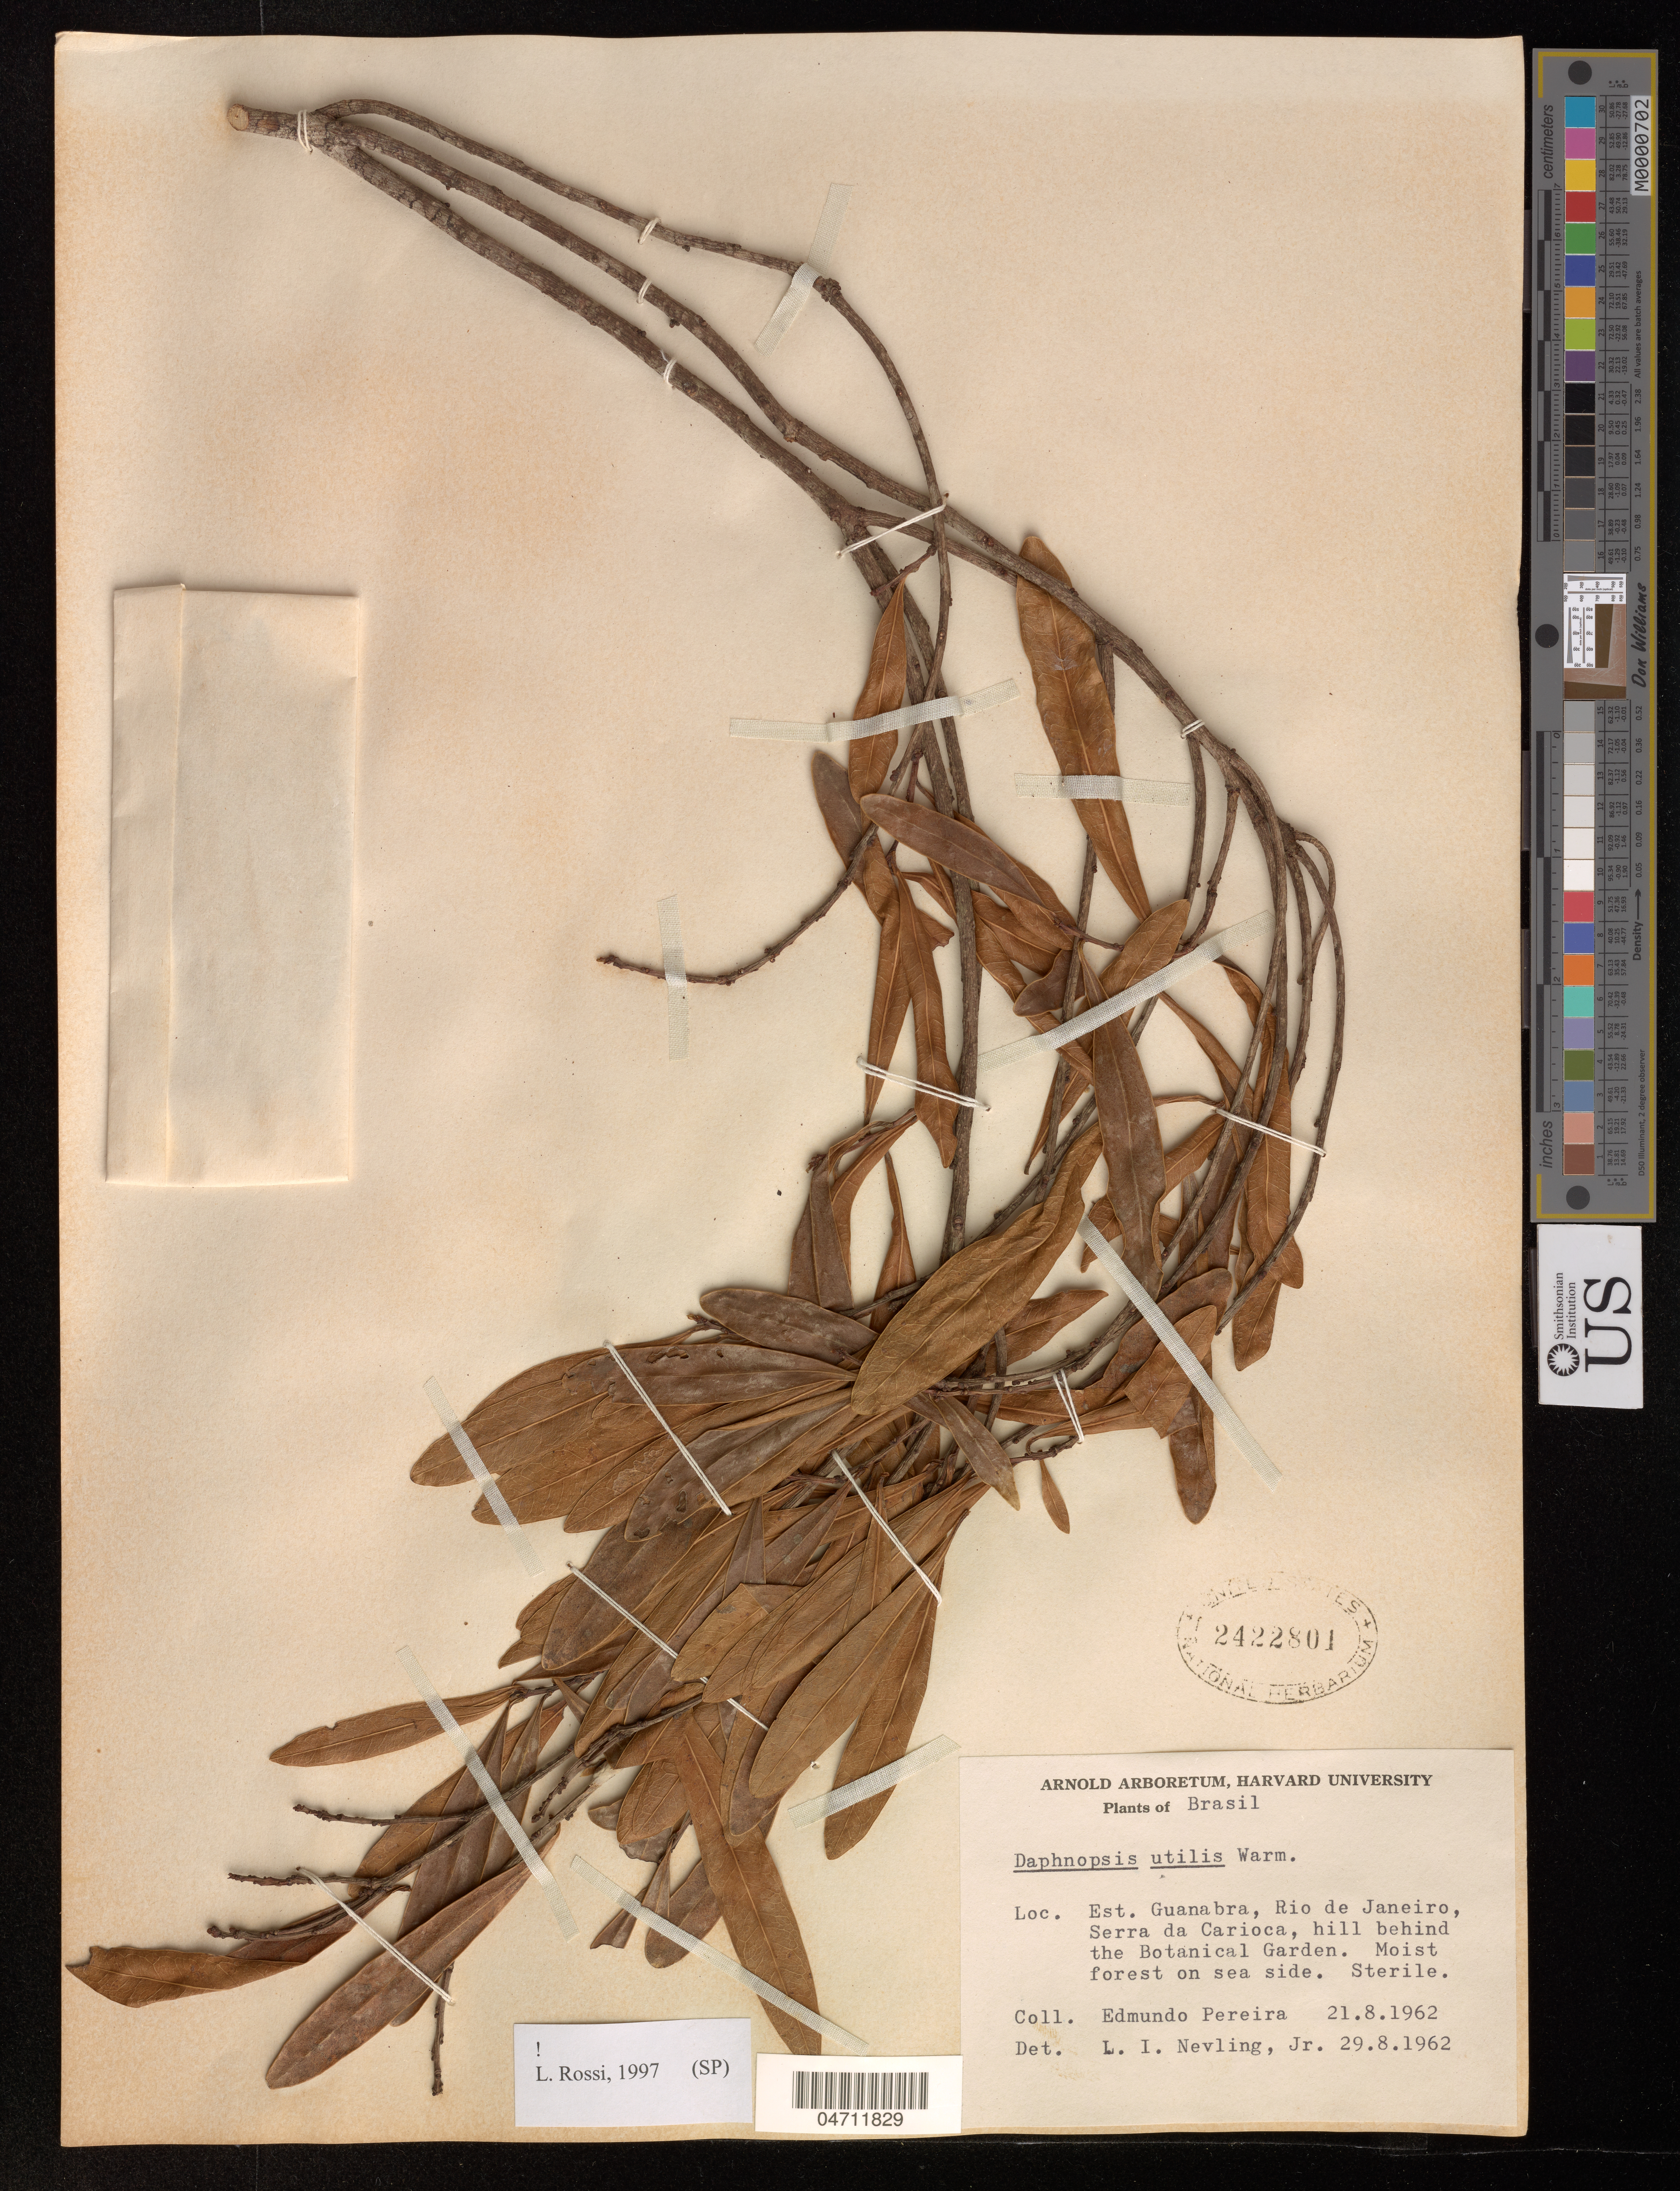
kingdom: Plantae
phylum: Tracheophyta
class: Magnoliopsida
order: Malvales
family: Thymelaeaceae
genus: Daphnopsis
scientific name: Daphnopsis utilis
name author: Warm.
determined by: Rossi, L.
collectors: E. Pereira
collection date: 1962-08-12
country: Brazil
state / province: Rio de Janeiro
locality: Guanabara, Serra da Carioca, hill behind the Botanical Garden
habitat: Moist forest on sea side.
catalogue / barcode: US 2422801